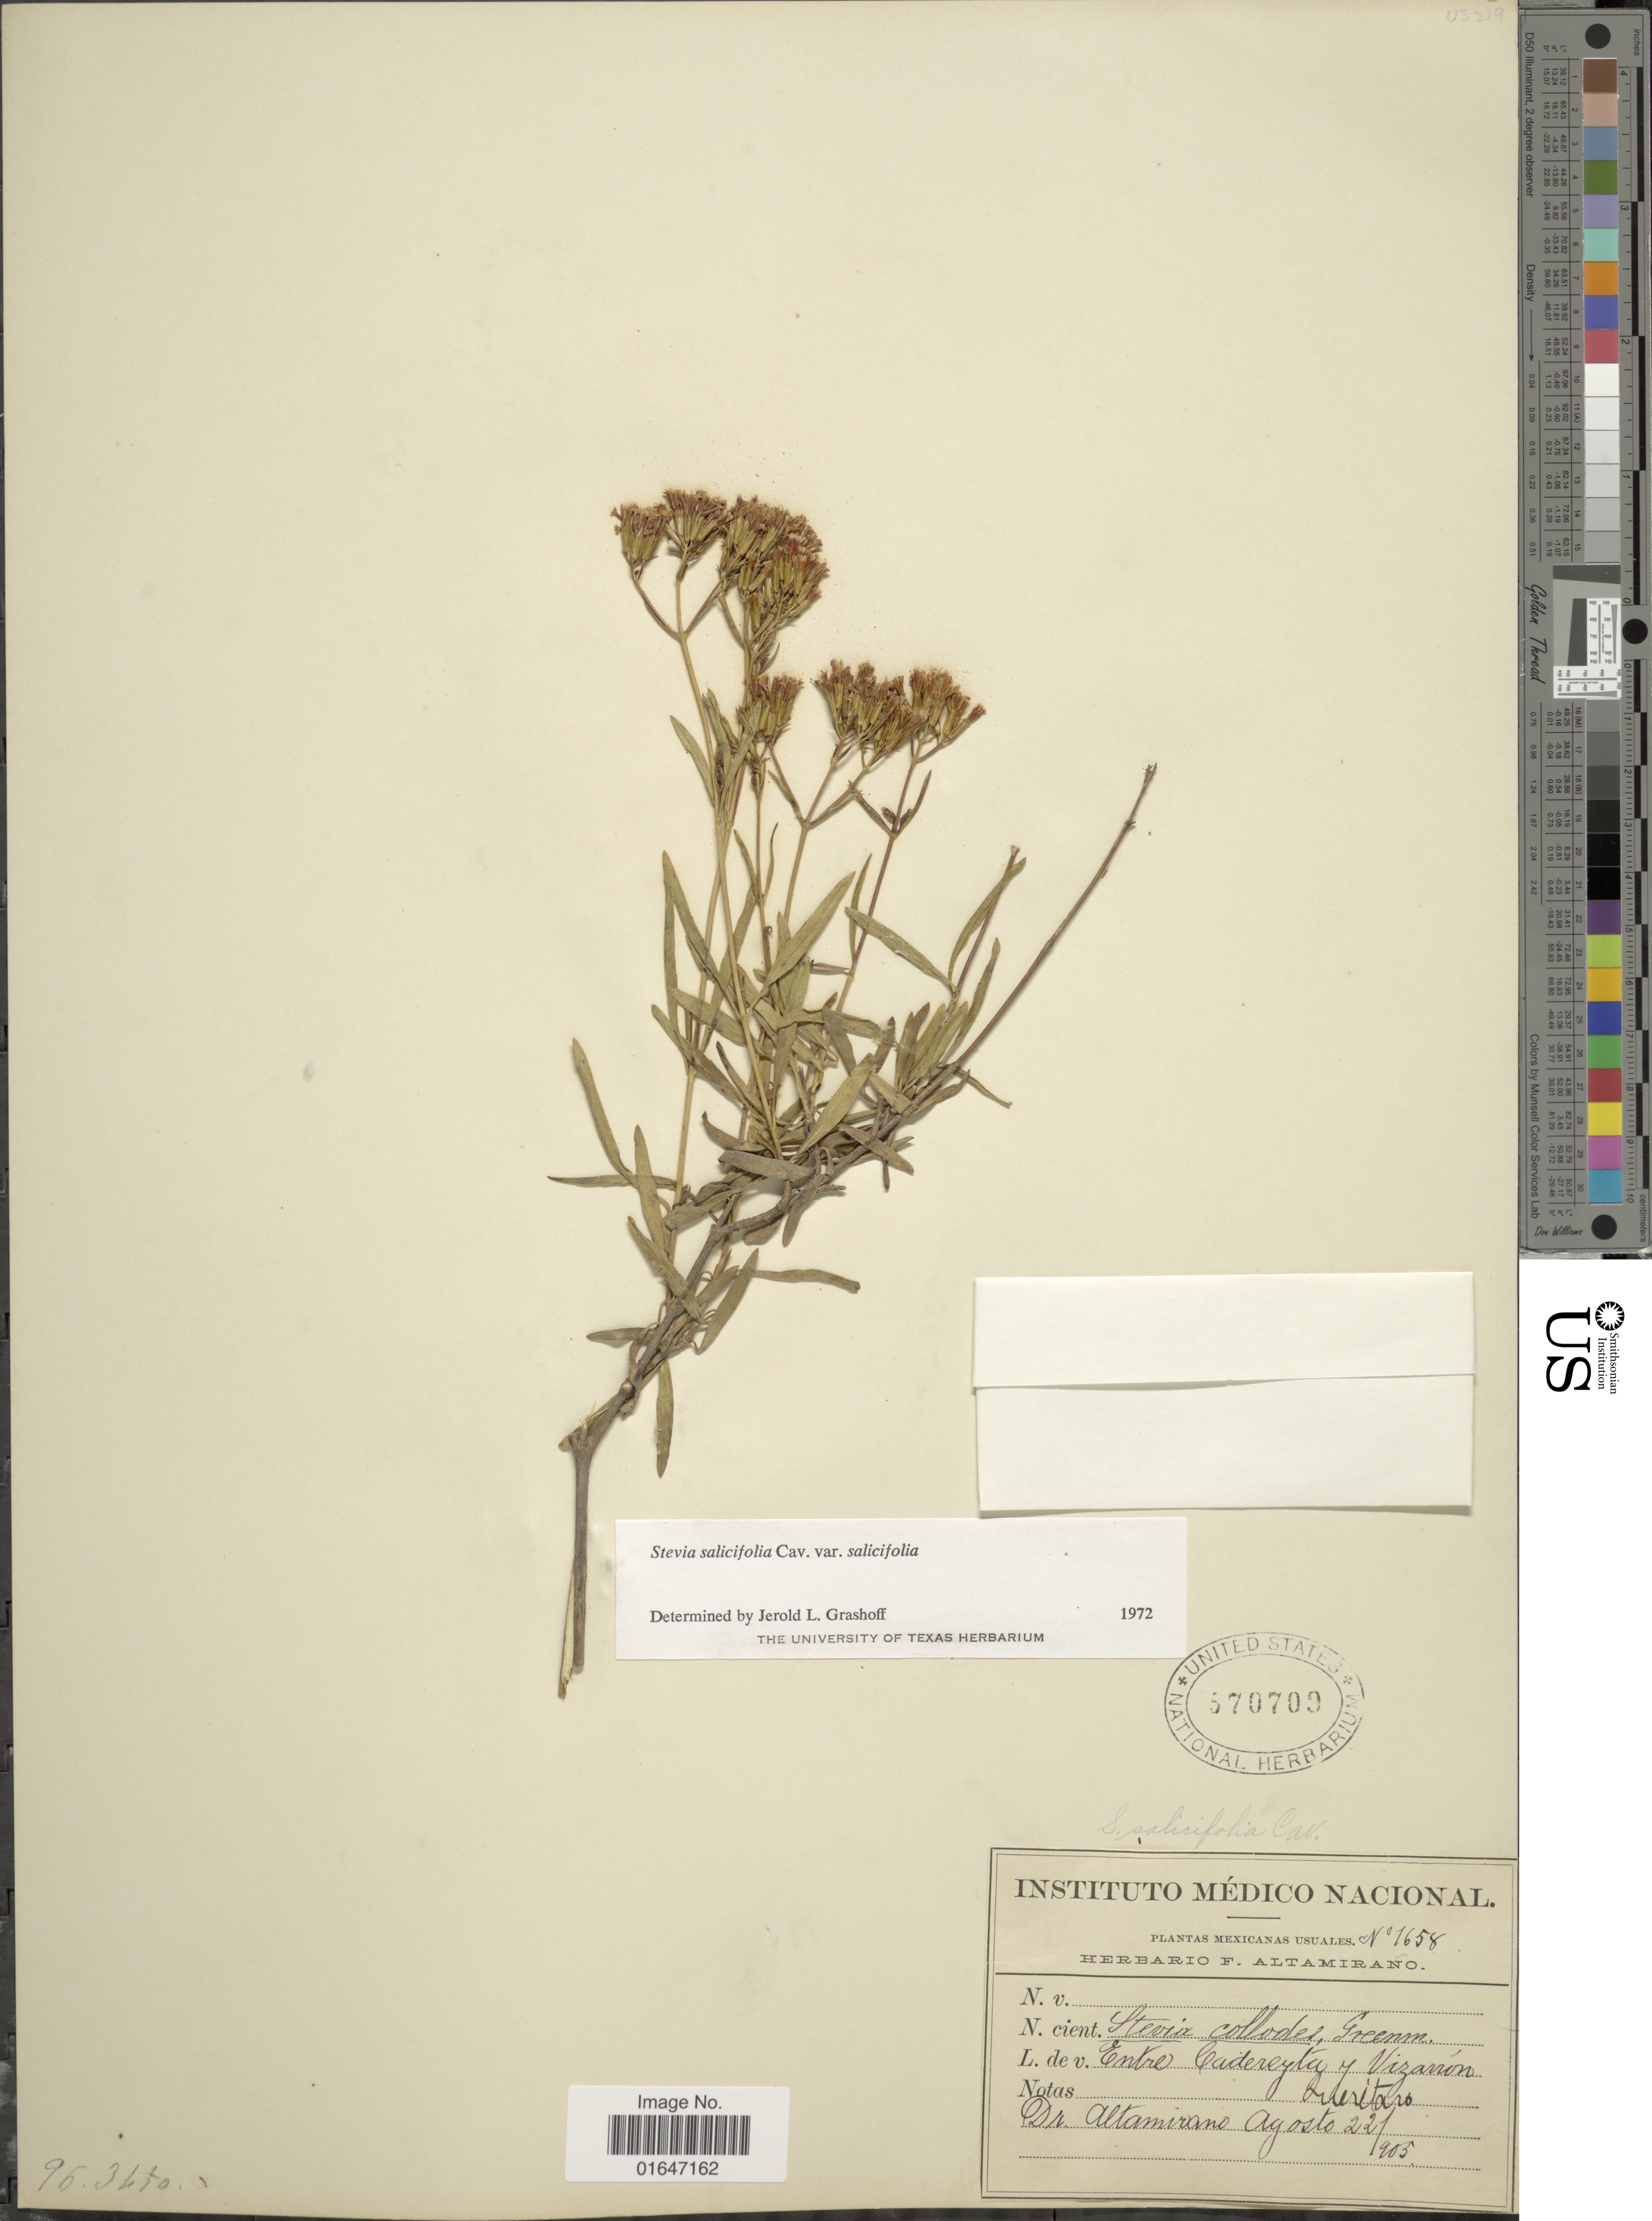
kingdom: Plantae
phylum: Tracheophyta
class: Magnoliopsida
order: Asterales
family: Asteraceae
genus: Stevia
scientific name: Stevia salicifolia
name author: Cav.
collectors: -. Altamirano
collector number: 1658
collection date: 1905-08-22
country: Mexico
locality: Entre Cadereyta y Vizarron, Queretaro.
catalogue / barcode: US 540709